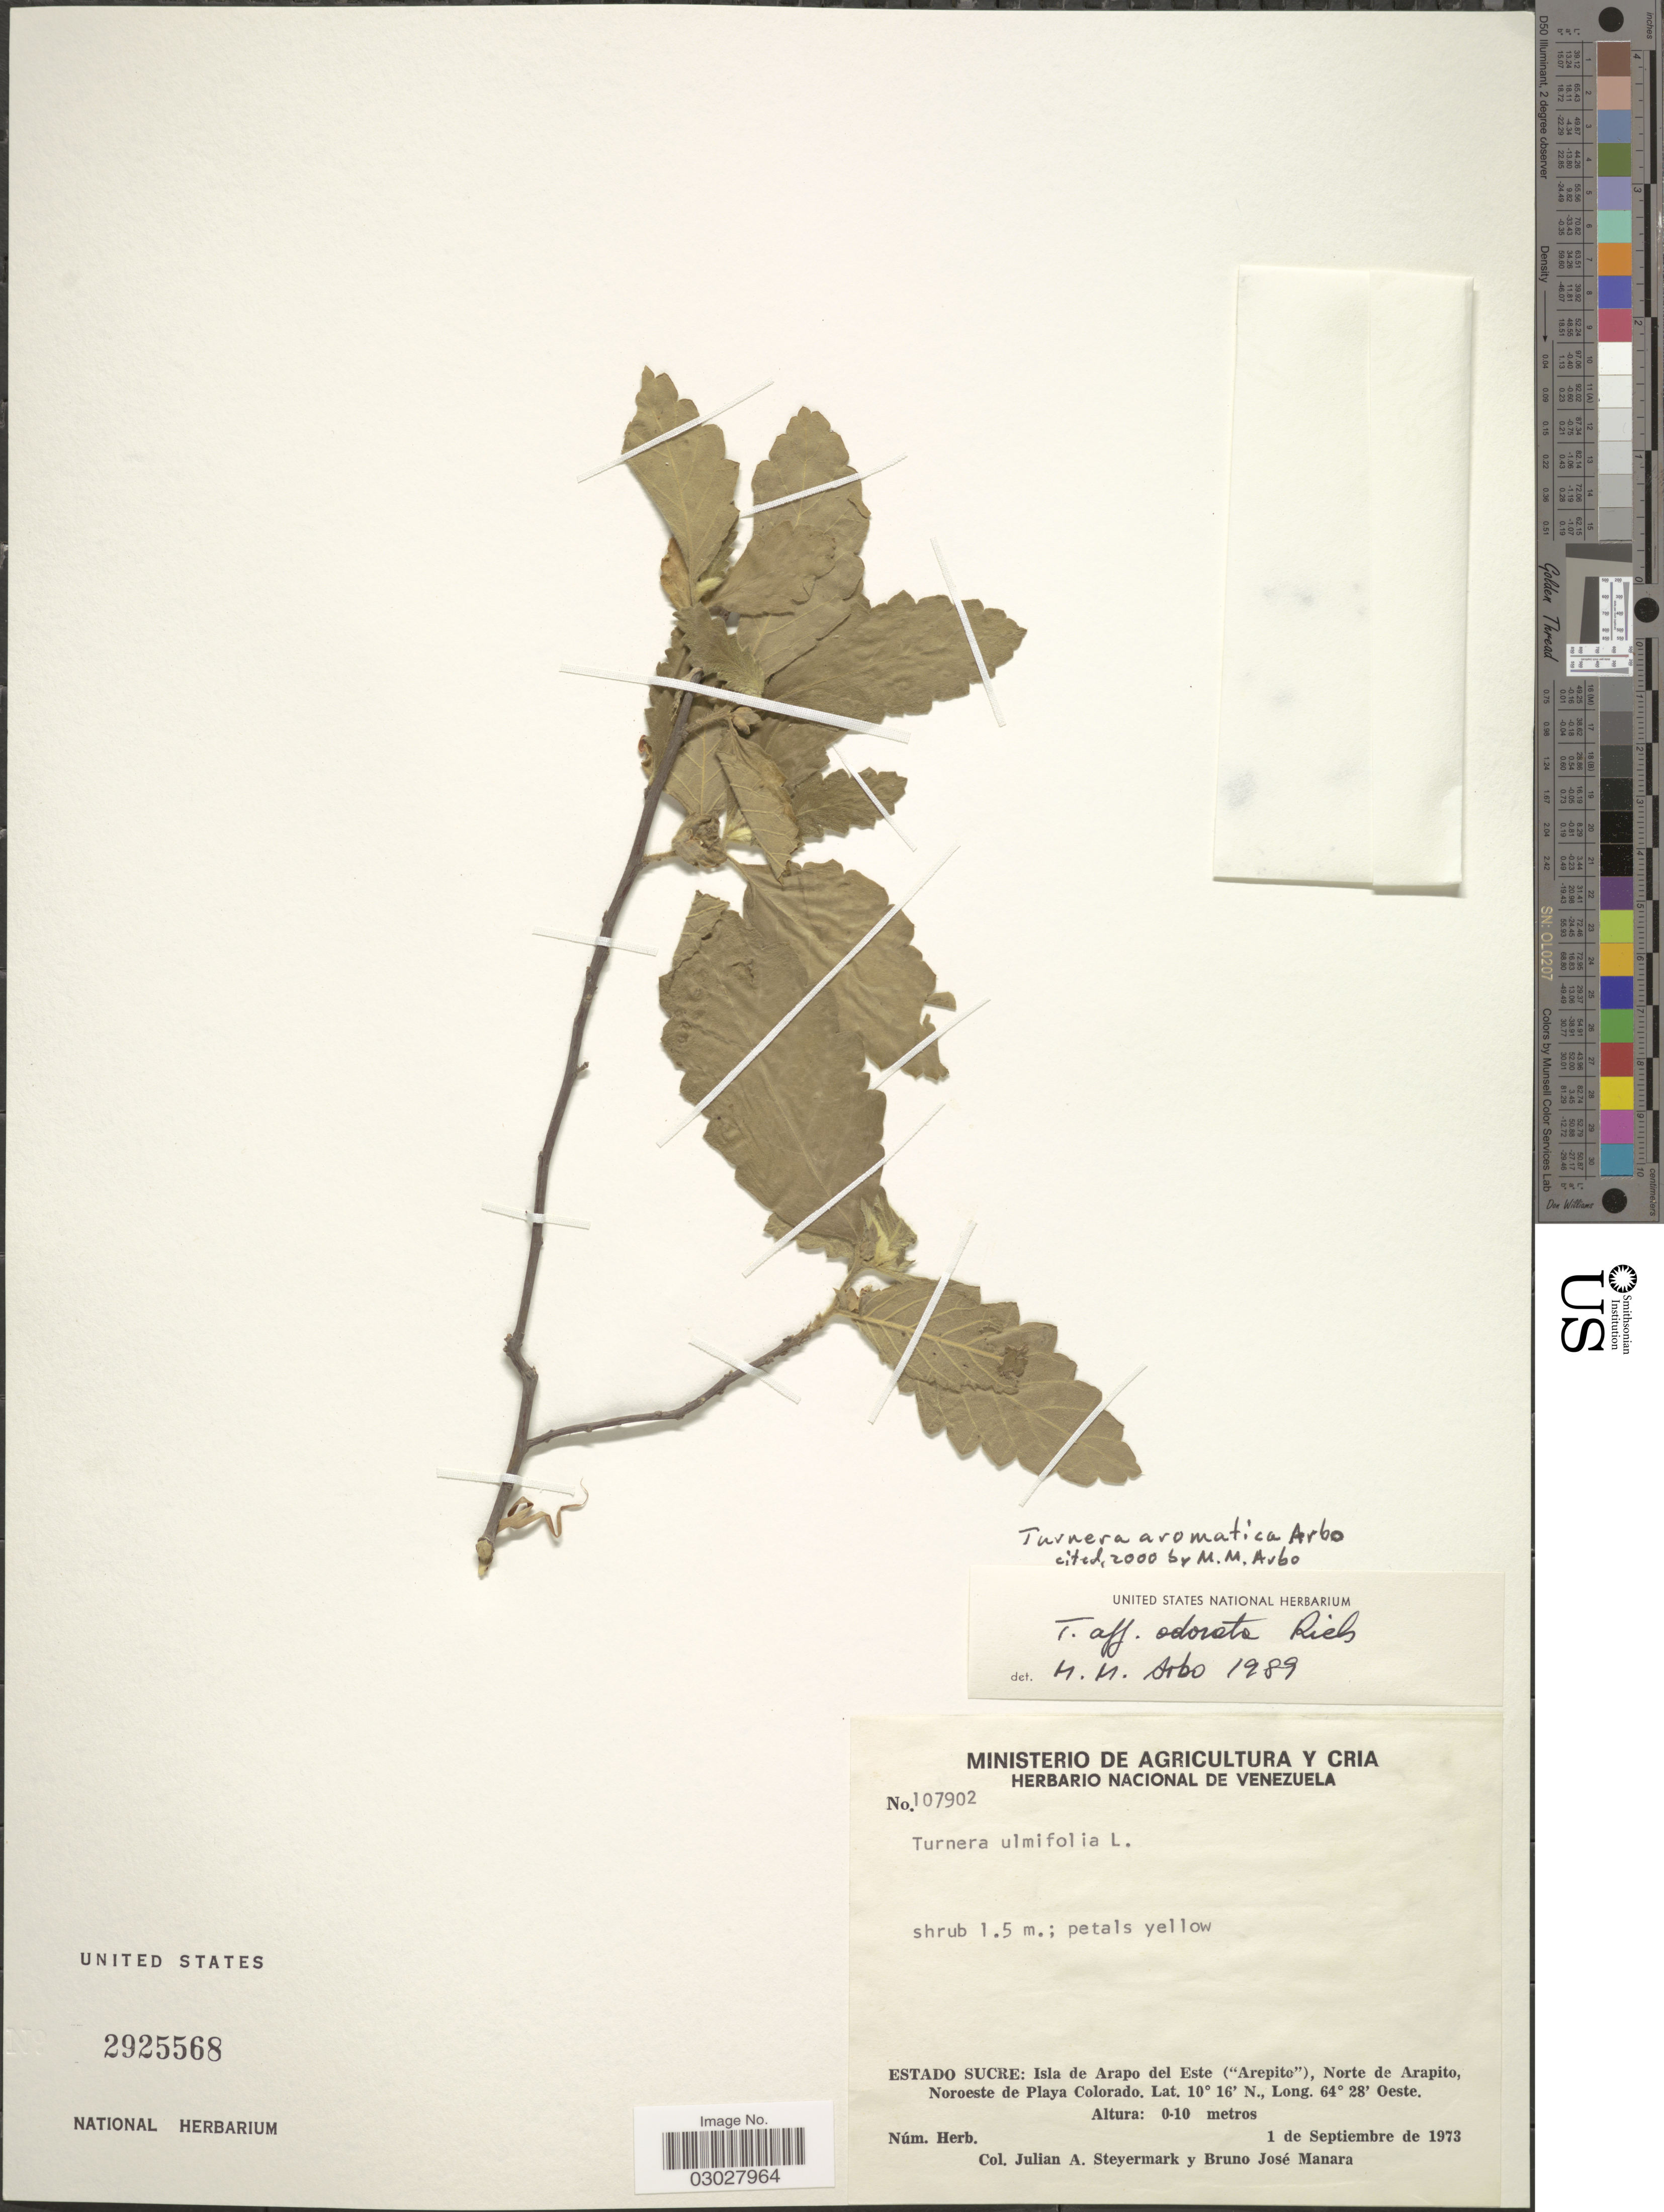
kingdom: Plantae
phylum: Tracheophyta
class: Magnoliopsida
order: Malpighiales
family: Turneraceae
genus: Turnera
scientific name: Turnera aromatica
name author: Arbo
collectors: J. Steyermark & B. Manara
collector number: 107902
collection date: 1973-09-01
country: Venezuela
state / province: Sucre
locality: Estado Sucre: Isla de Arapo del Este ("Arepito"), Norte de Arapito, Noroeste de Playa Colorado.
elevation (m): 0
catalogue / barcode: US 2925568